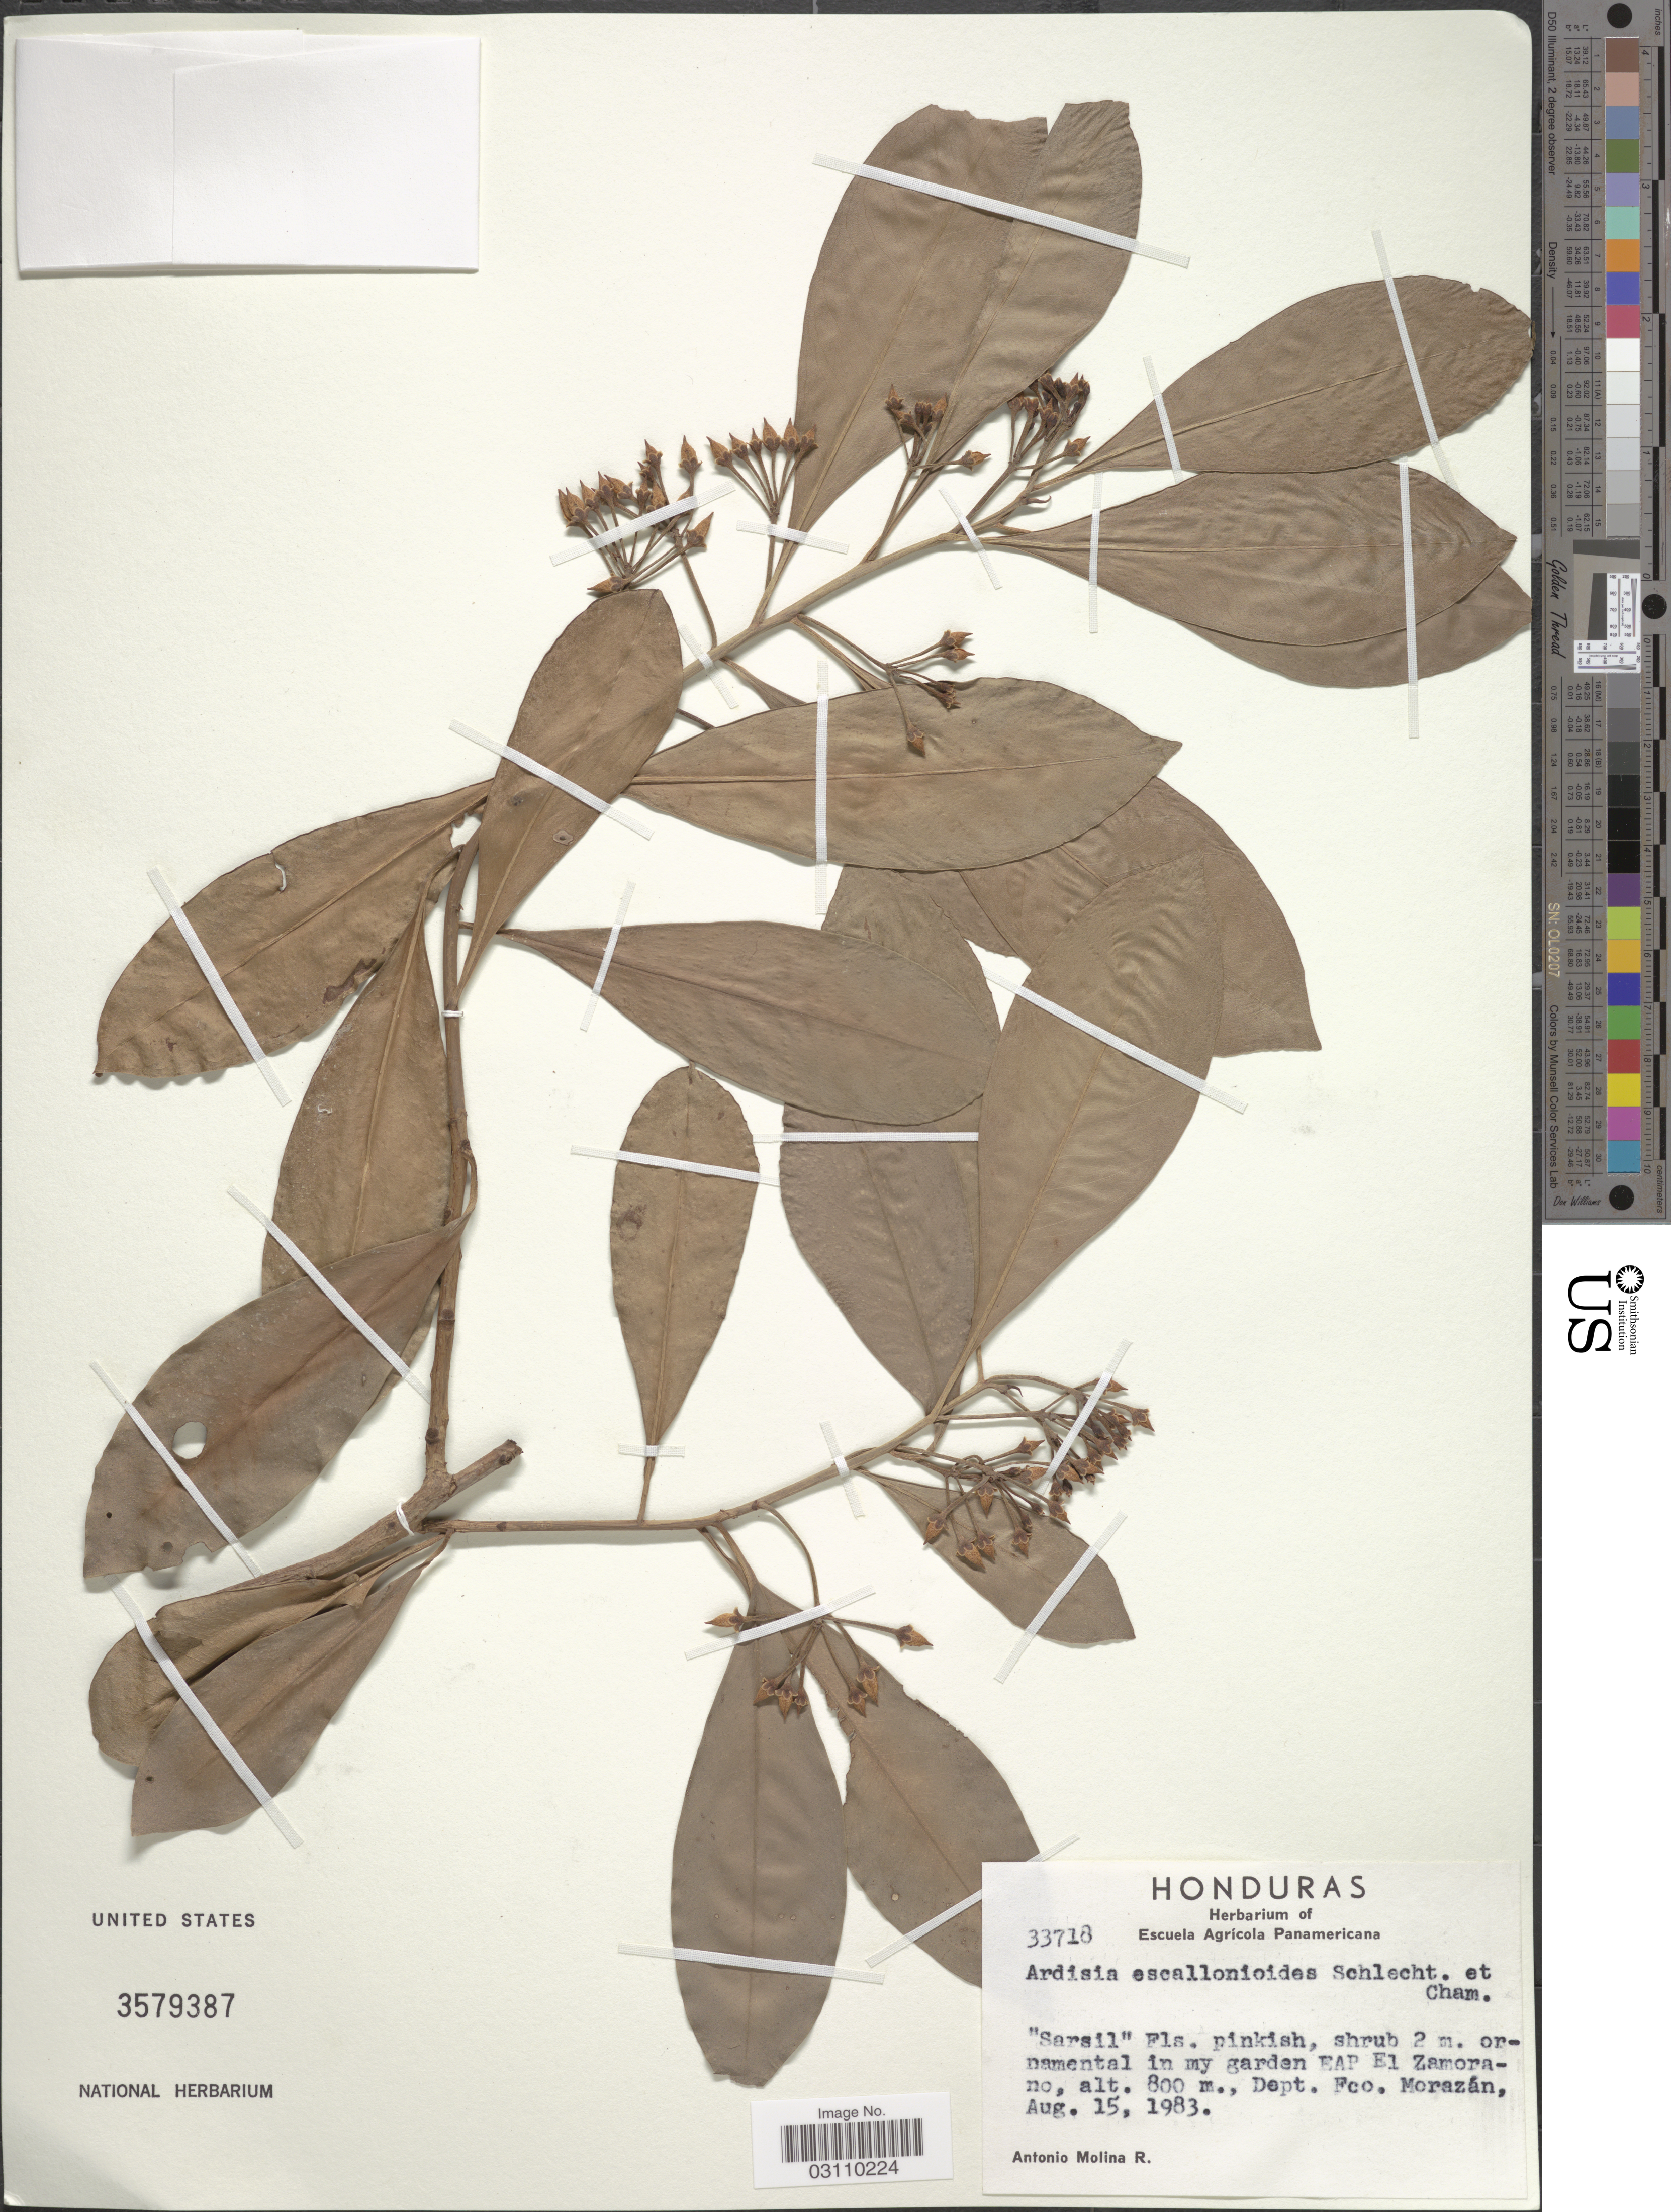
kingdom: Plantae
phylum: Tracheophyta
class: Magnoliopsida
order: Ericales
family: Primulaceae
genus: Ardisia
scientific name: Ardisia escallonioides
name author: Schltdl. & Cham.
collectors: A. Molina R.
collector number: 33718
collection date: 1983-08-15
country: Honduras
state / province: Fco. Morazán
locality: Ornamental in my garden EAP El Zamorano, Dept. Fco. Morazán.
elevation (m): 800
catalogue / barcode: US 3579387